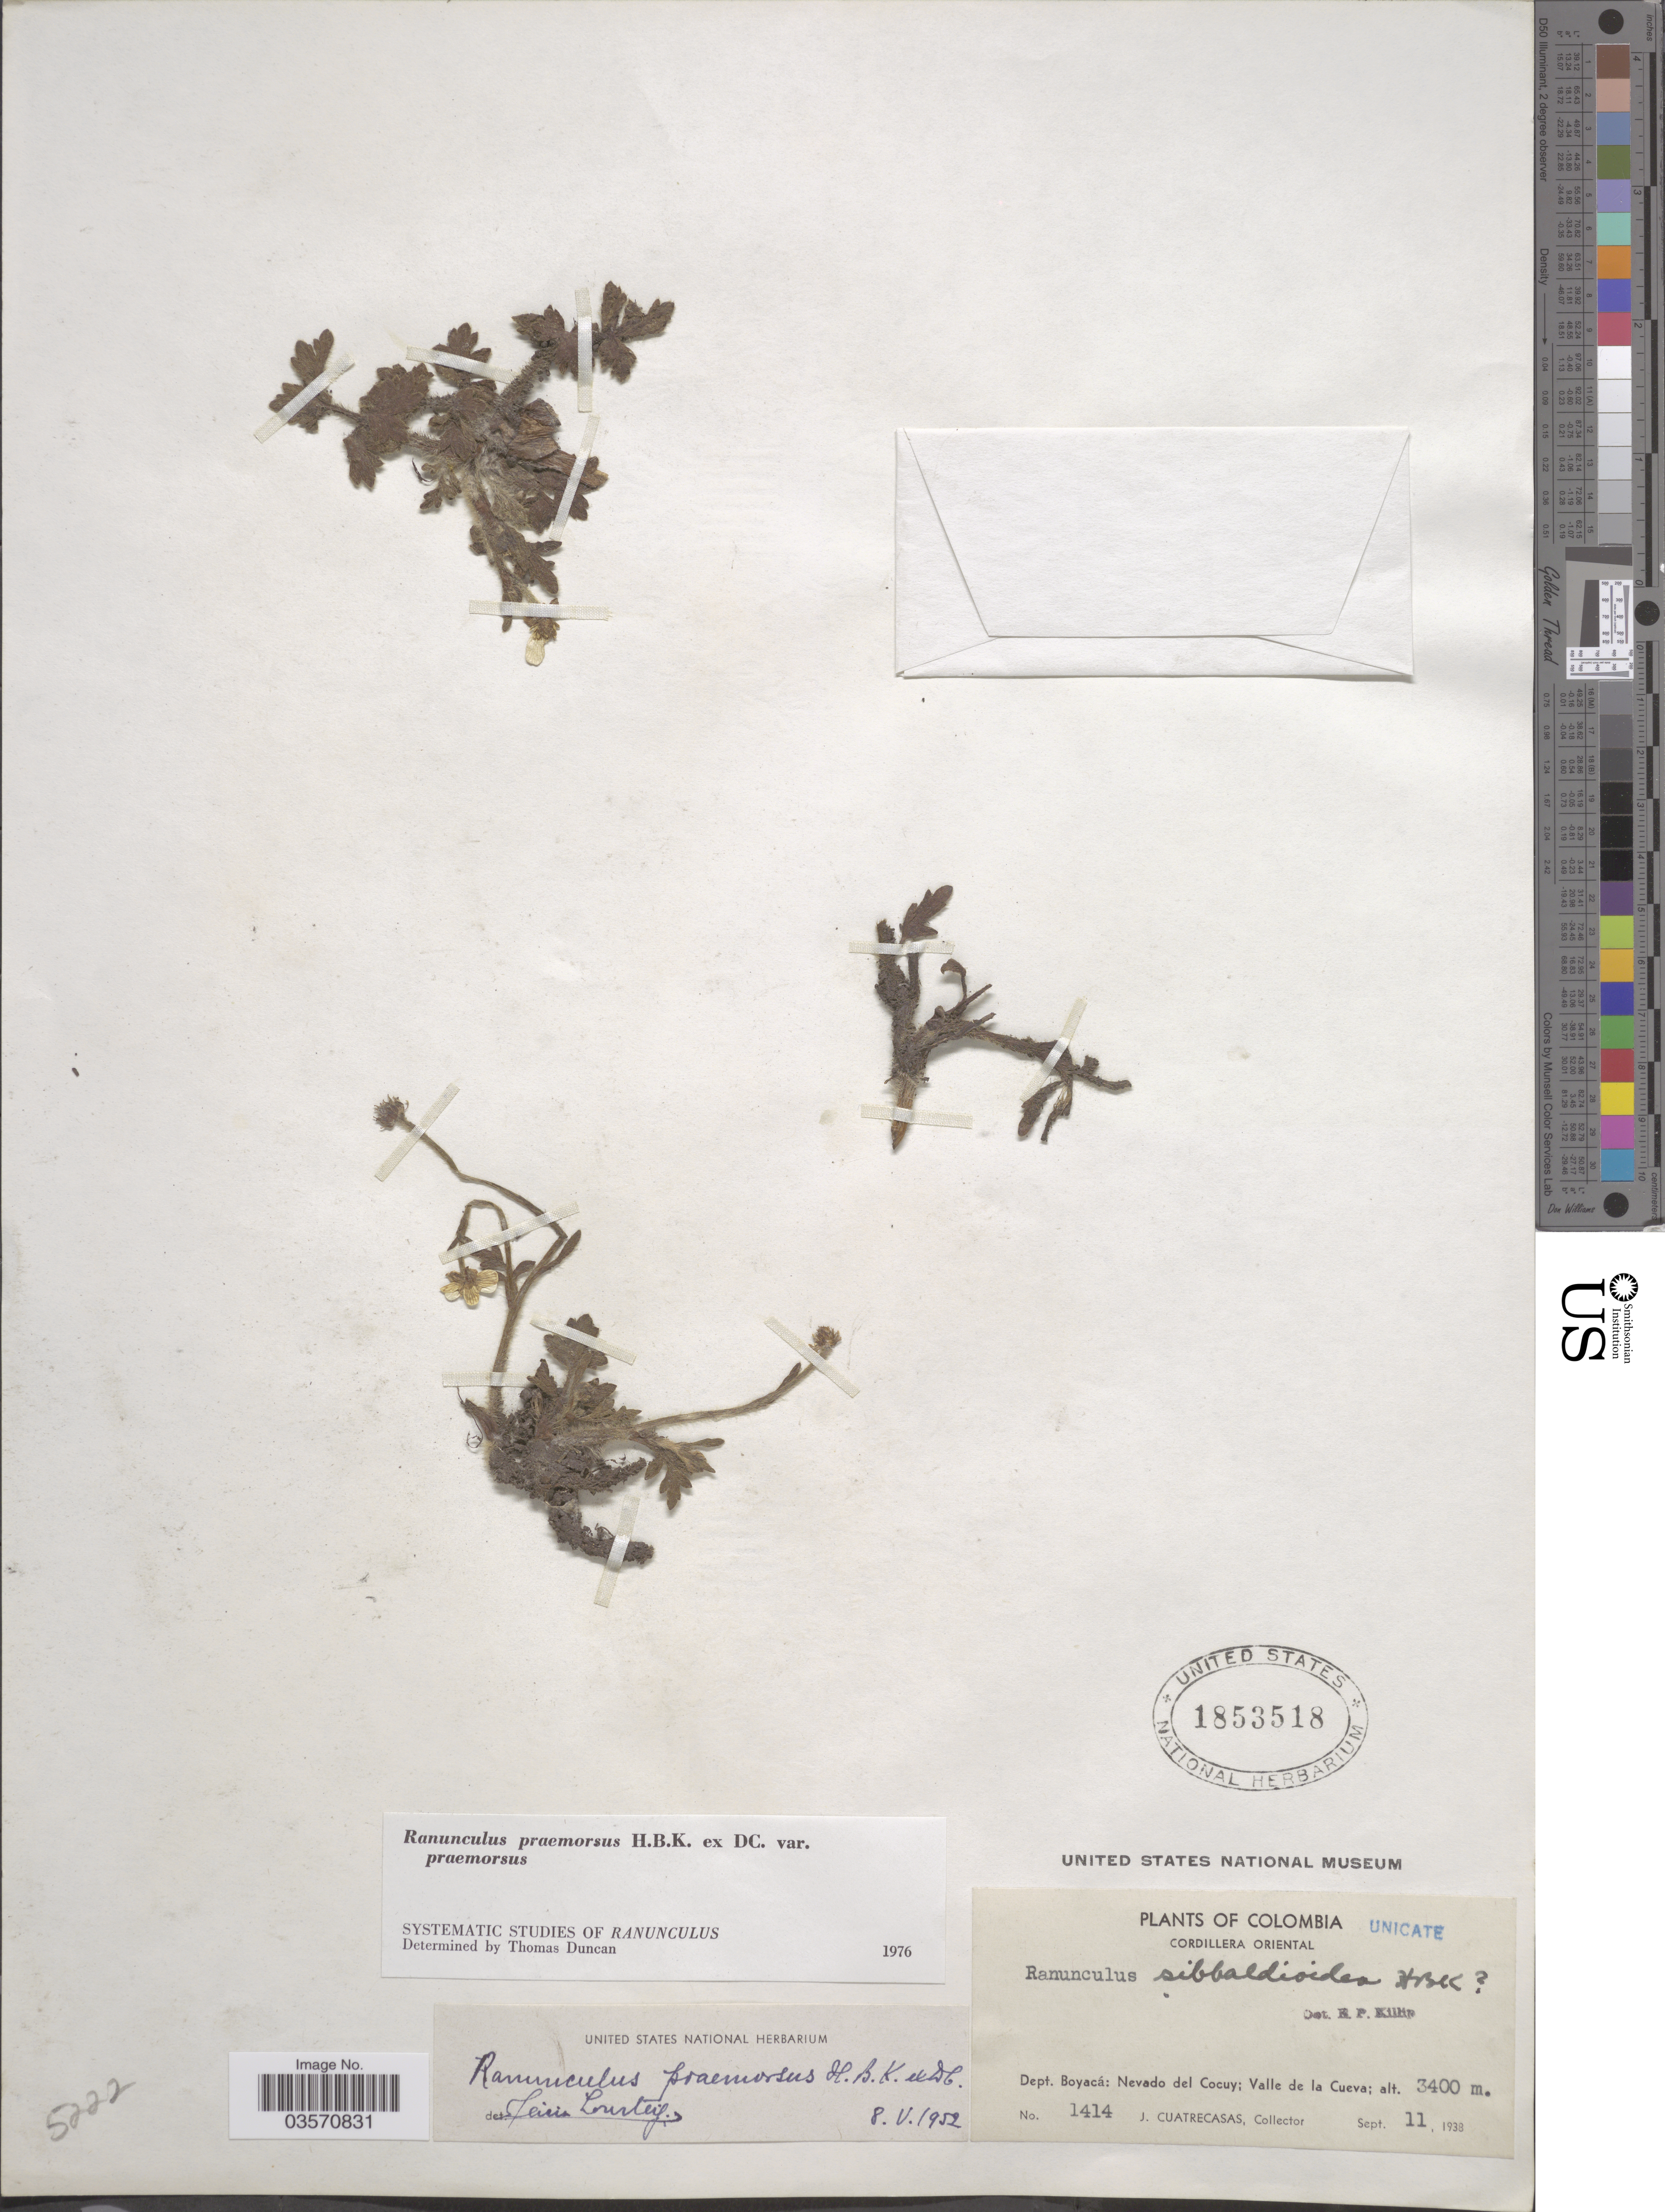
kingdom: Plantae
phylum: Tracheophyta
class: Magnoliopsida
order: Ranunculales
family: Ranunculaceae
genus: Ranunculus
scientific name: Ranunculus praemorsus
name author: Kunth ex DC.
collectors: J. Cuatrecasas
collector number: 1414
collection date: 1938-09-11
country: Colombia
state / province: Boyacá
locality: Cordillera Oriental. Dept. Boyacá: Nevado del Cocuy; Valle de la Cueva.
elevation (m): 3400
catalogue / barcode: US 1853518